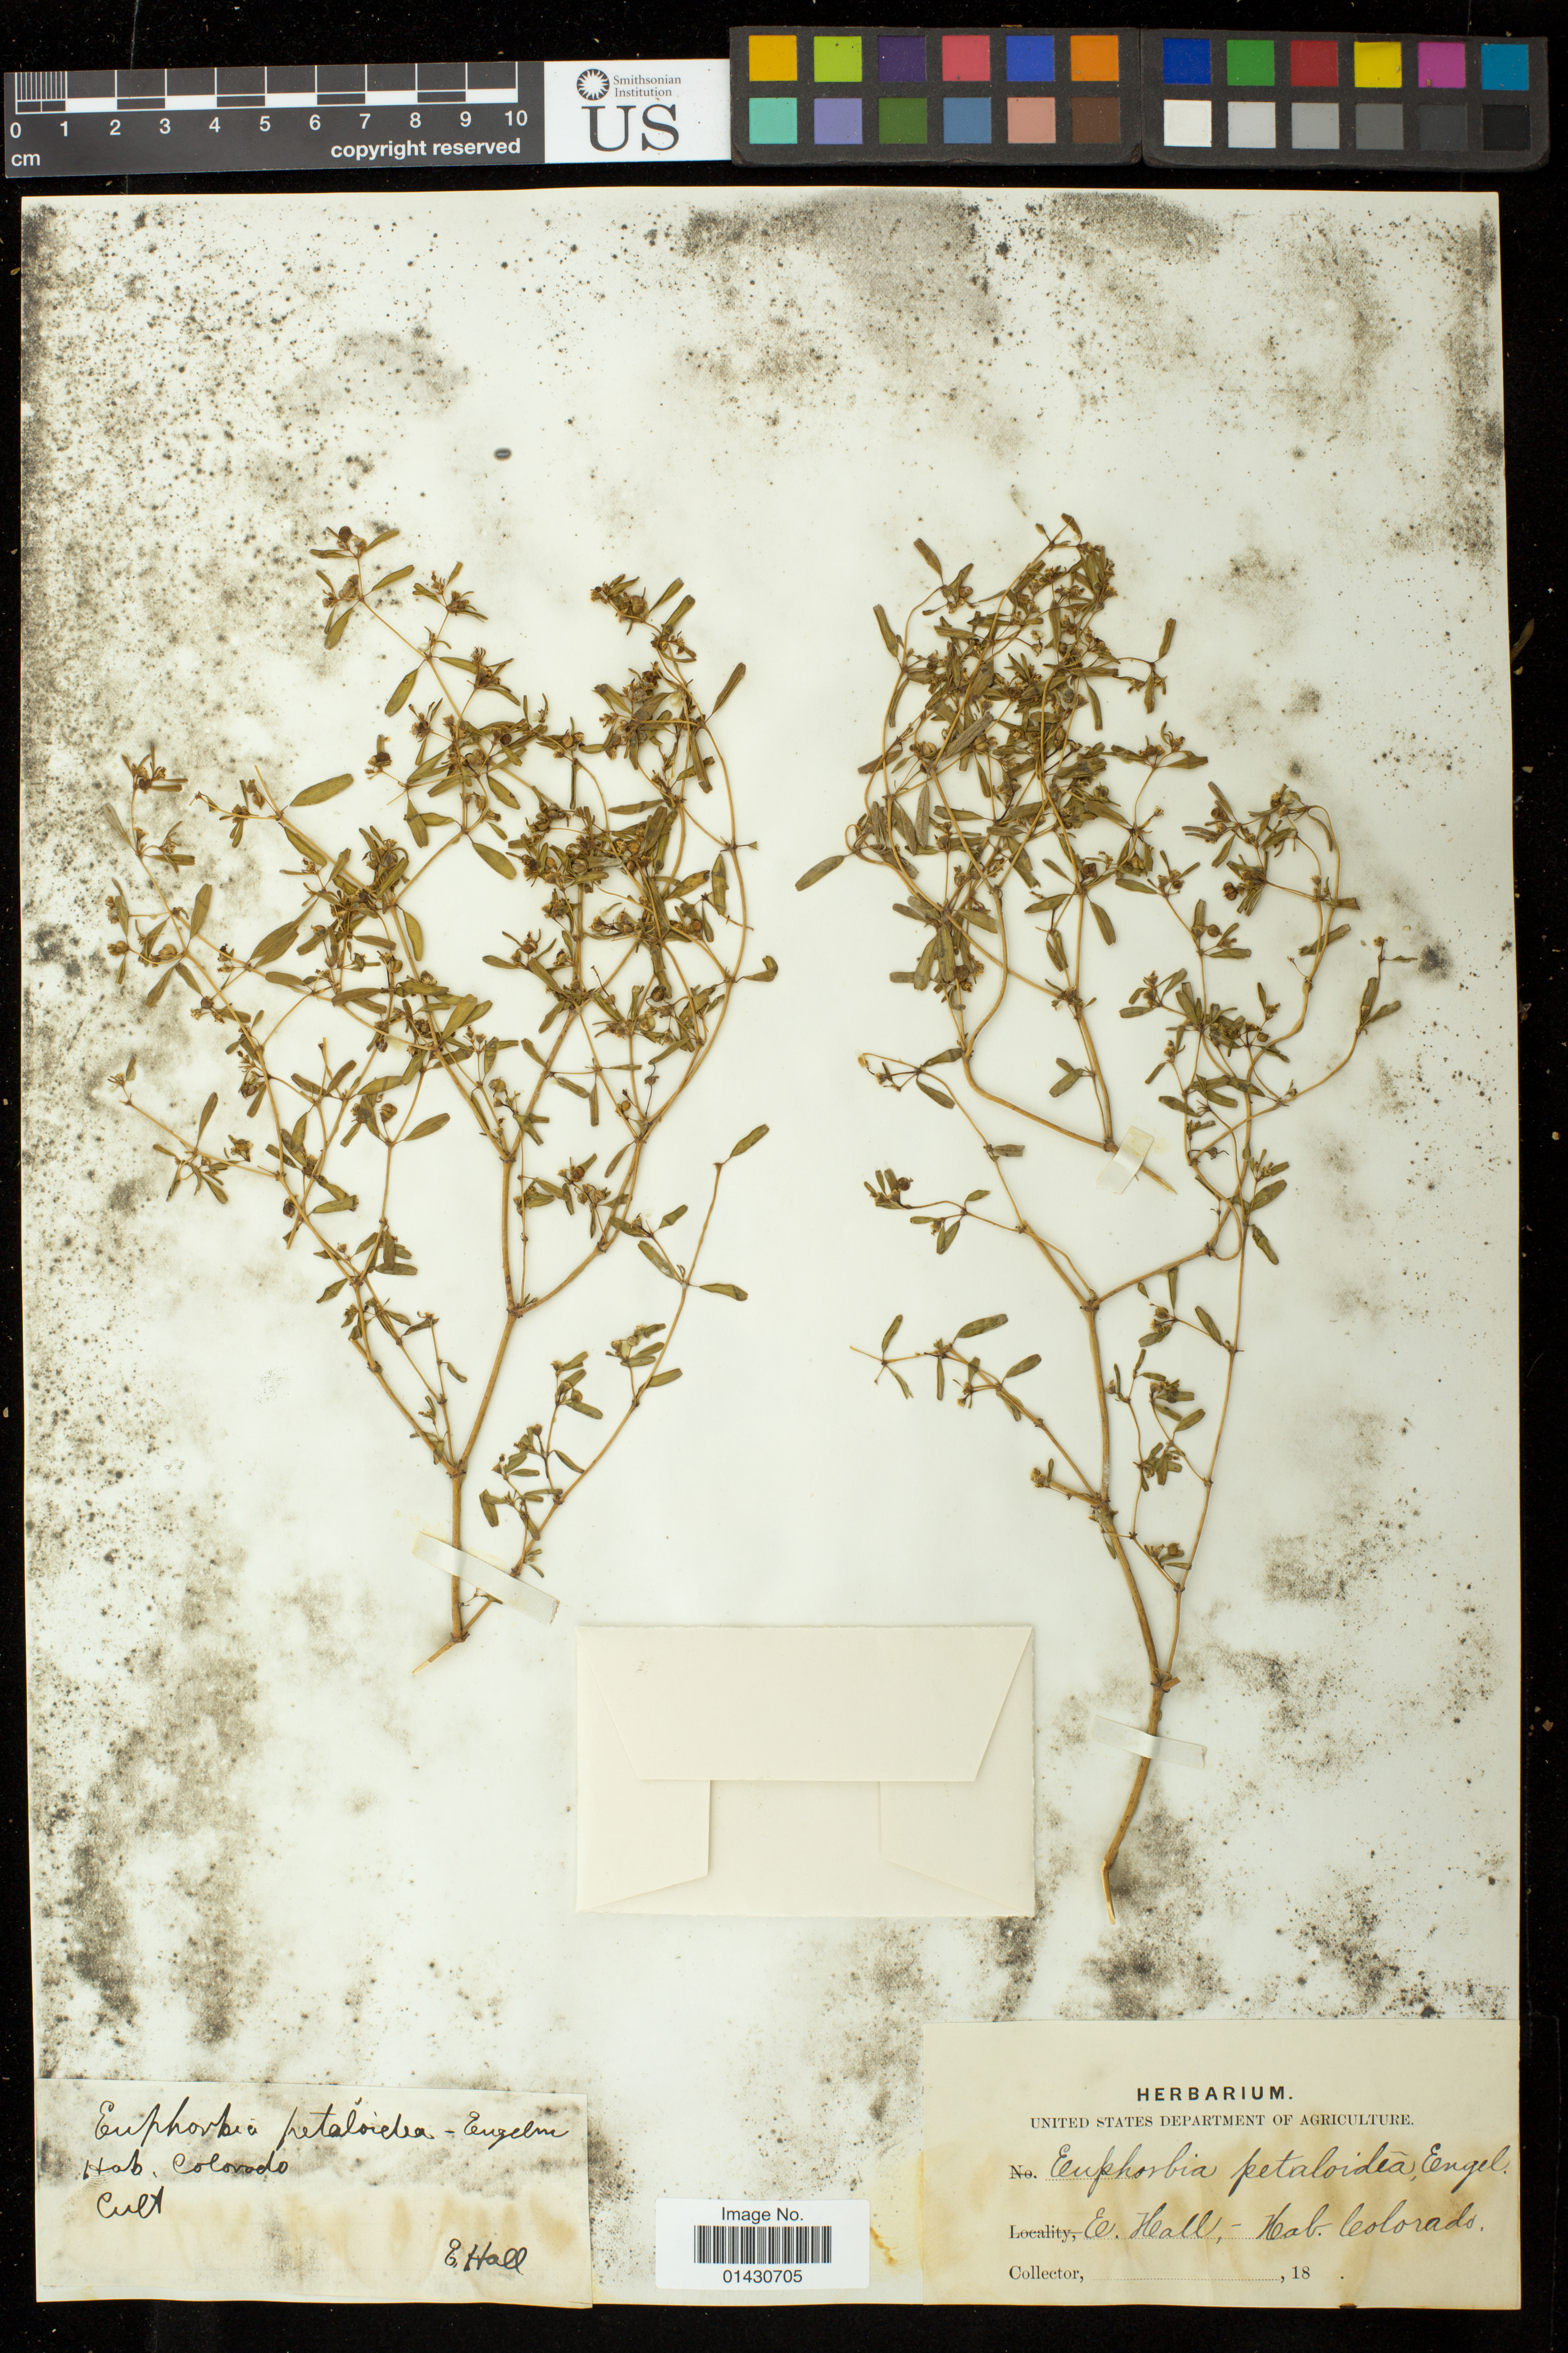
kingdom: Plantae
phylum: Tracheophyta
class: Magnoliopsida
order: Malpighiales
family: Euphorbiaceae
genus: Euphorbia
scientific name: Euphorbia missurica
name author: Raf.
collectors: E. Hall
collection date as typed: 18--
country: United States